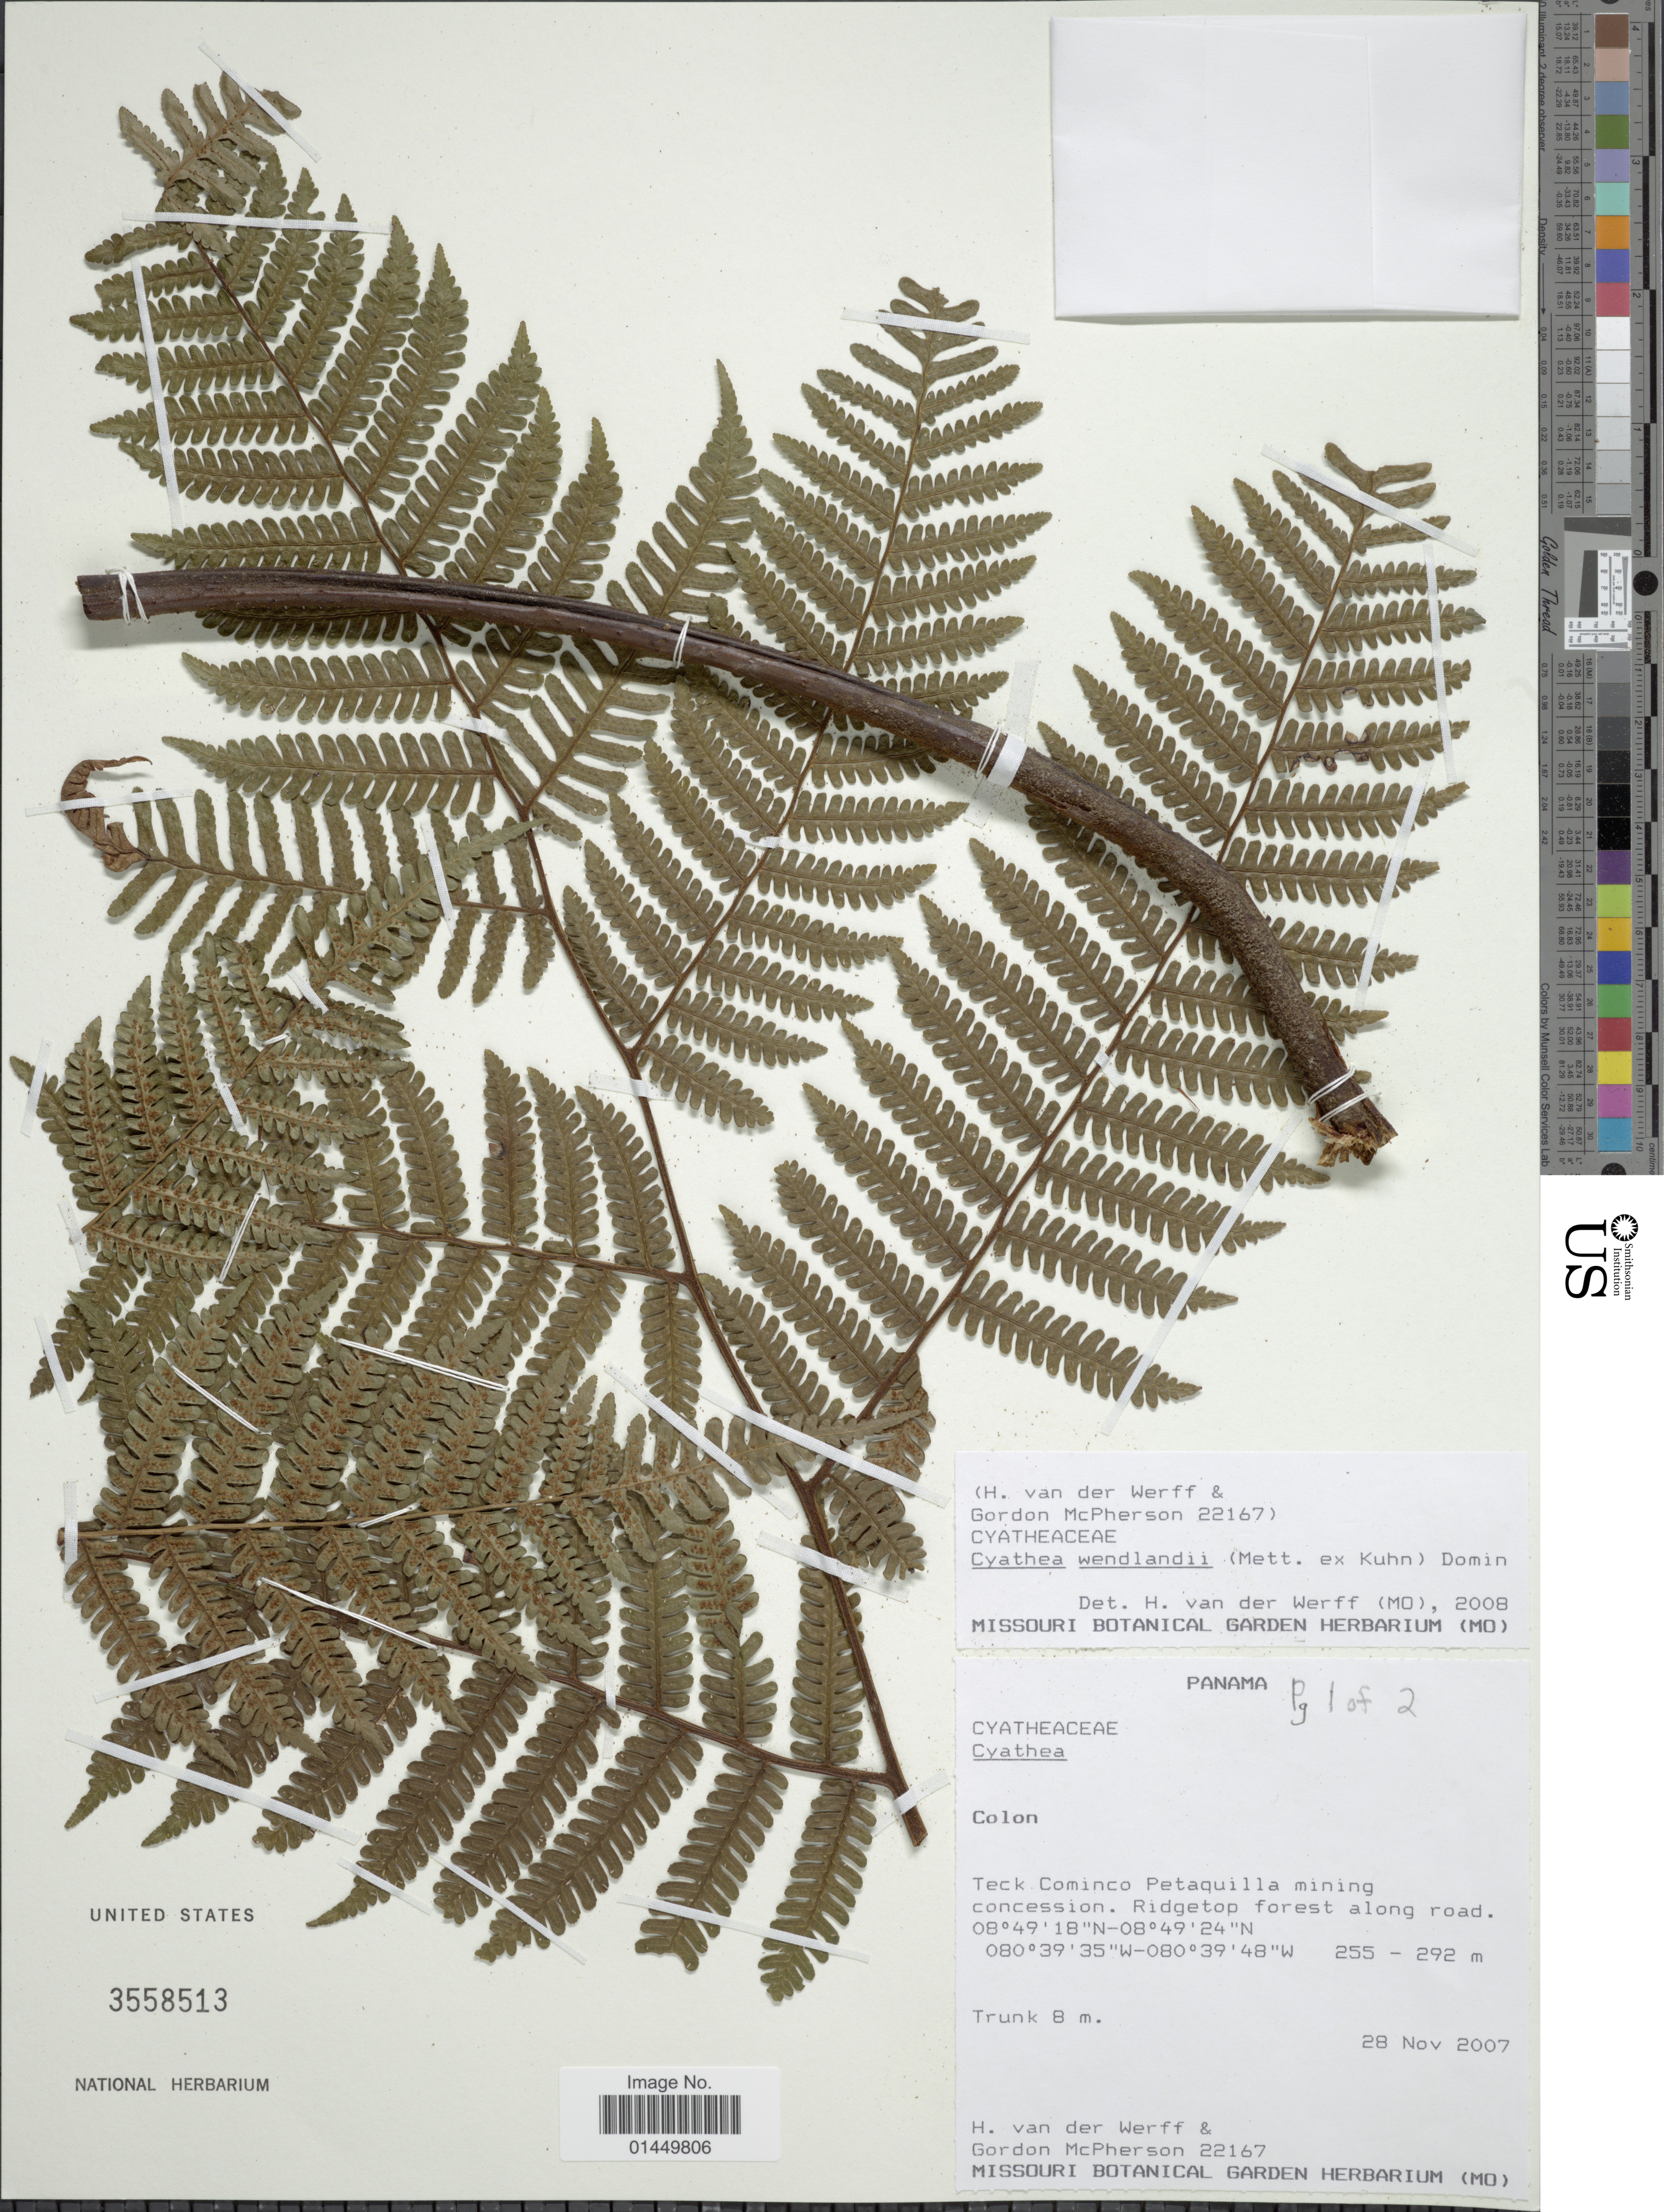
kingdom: Plantae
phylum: Tracheophyta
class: Polypodiopsida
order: Cyatheales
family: Cyatheaceae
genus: Cyathea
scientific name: Cyathea wendlandii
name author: (Mett. ex Kuhn) Domin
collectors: H. van der Werff & G. McPherson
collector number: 22167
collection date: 2007-11-28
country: Panama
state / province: Colón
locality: Colon, Teck Cominco Petaquilla mining concession, Ridgetop forest along road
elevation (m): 255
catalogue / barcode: US 3558513